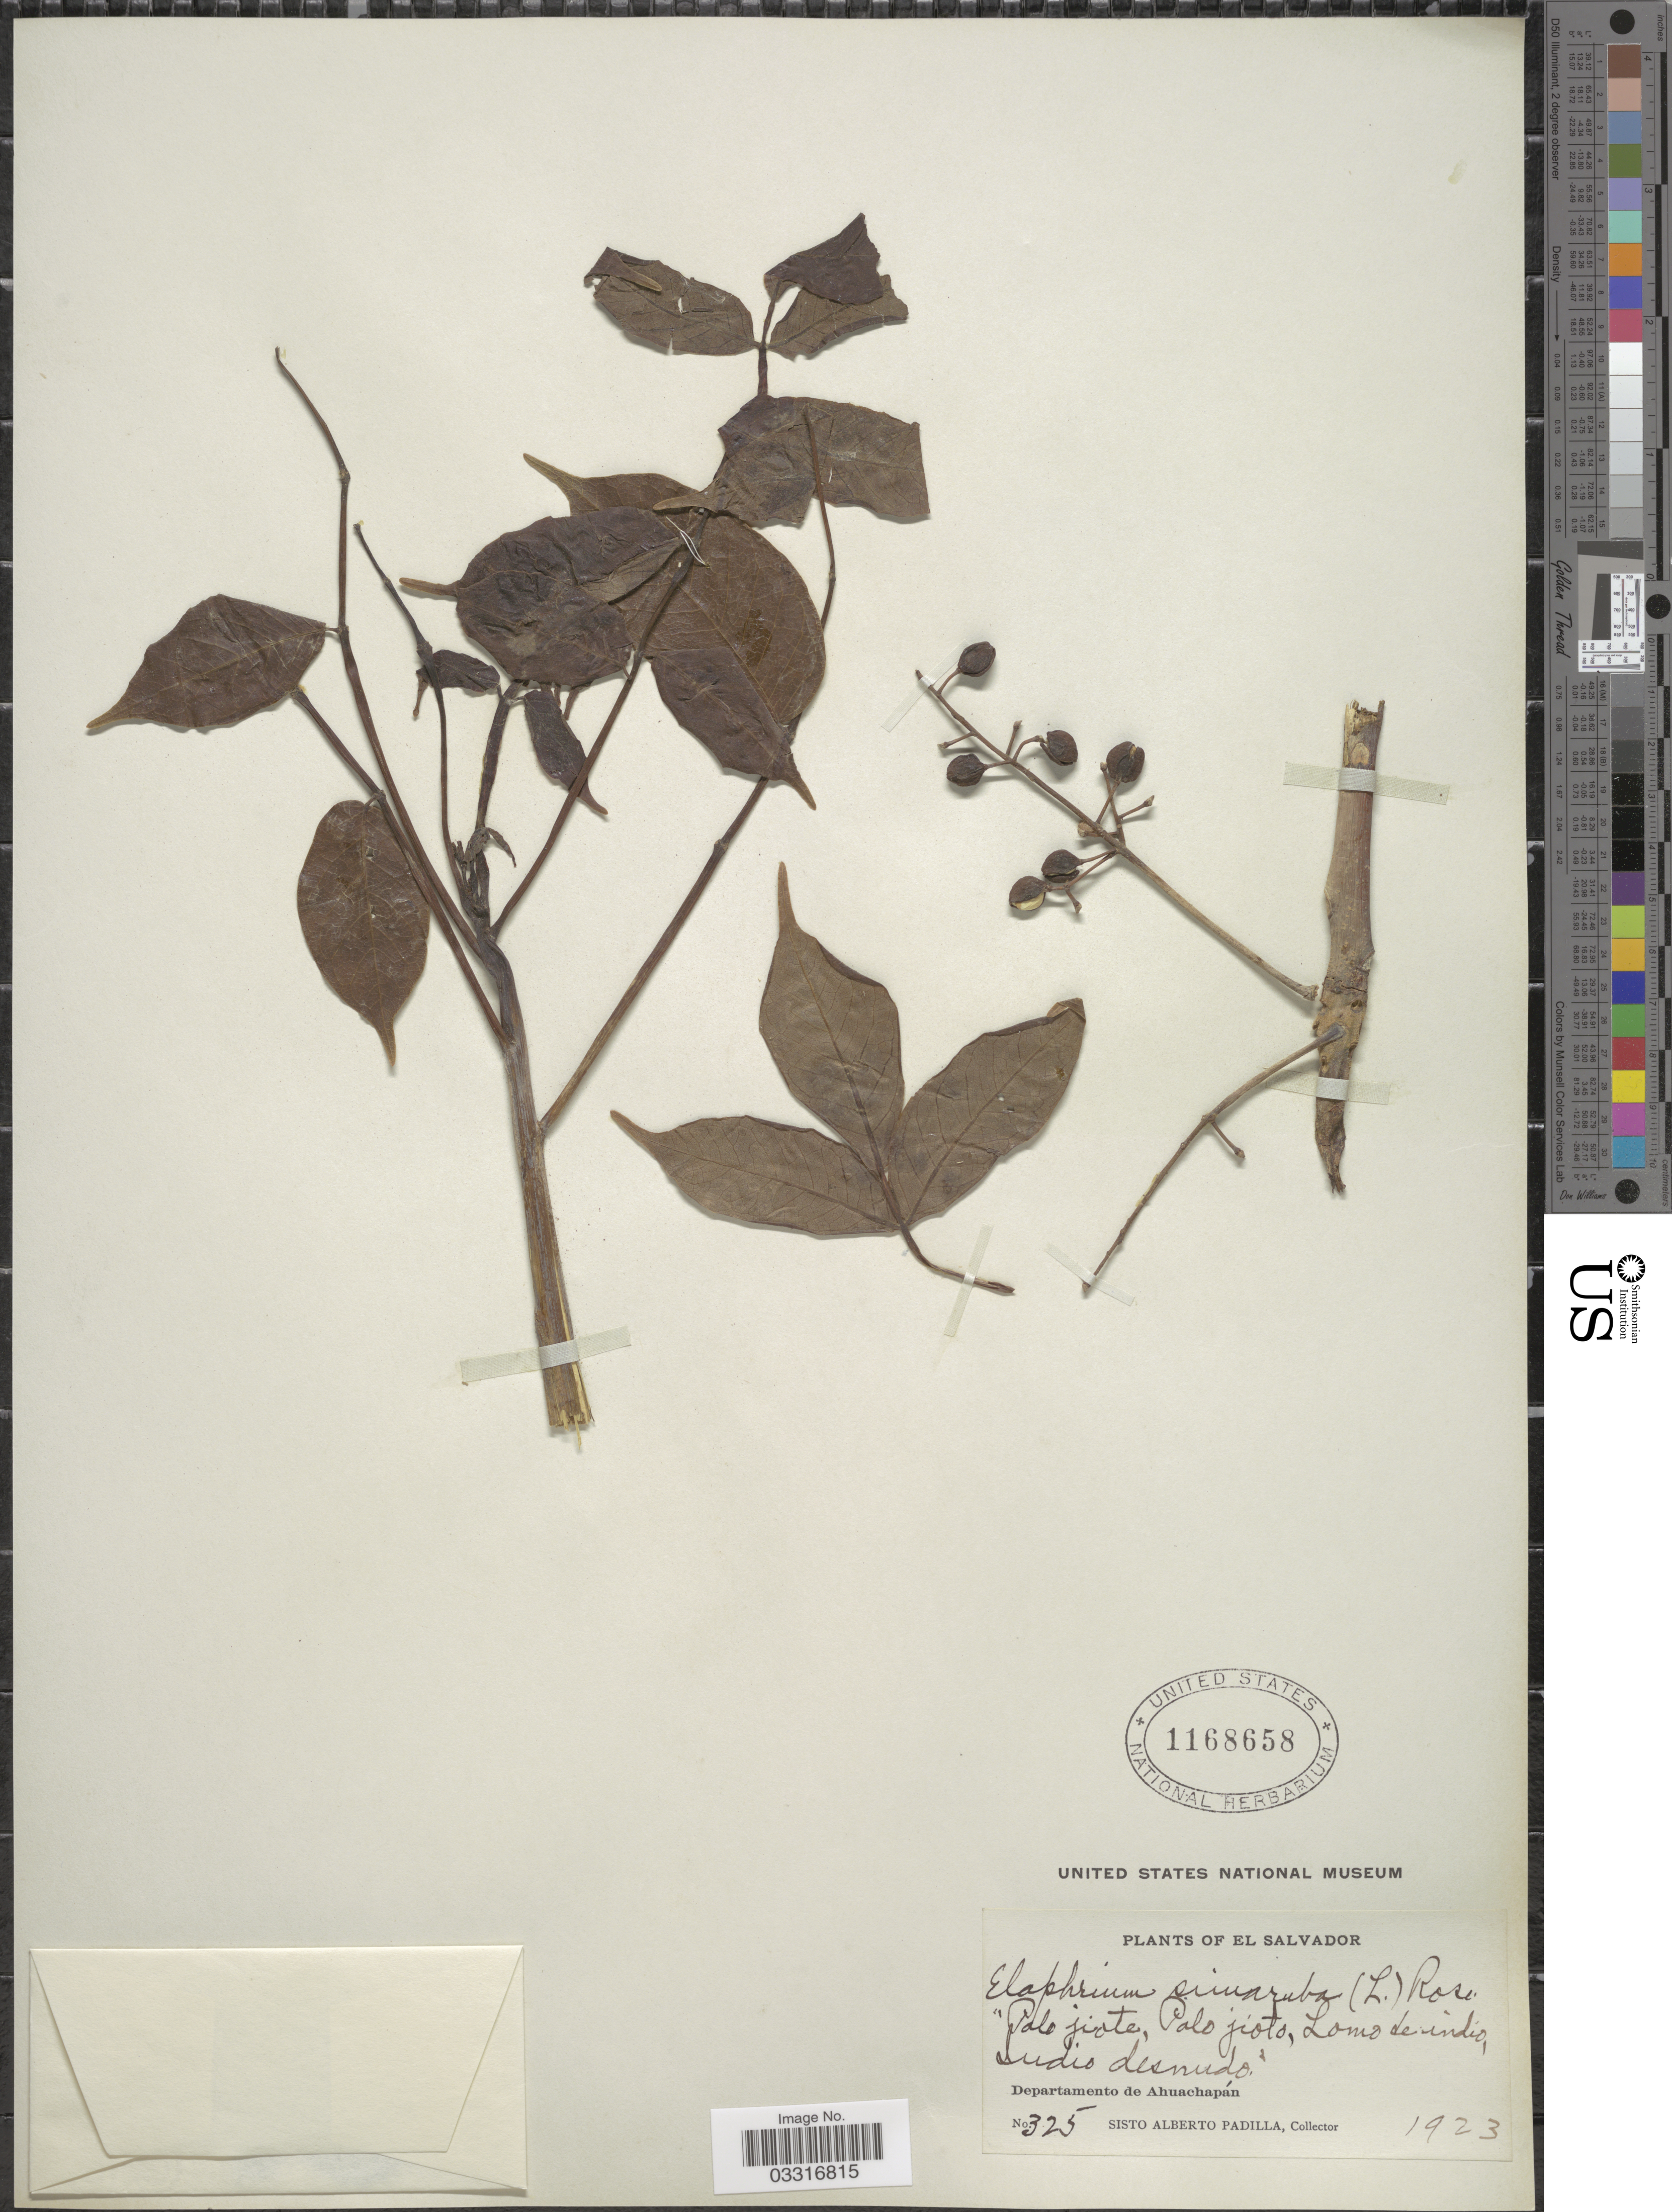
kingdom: Plantae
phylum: Tracheophyta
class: Magnoliopsida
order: Sapindales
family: Burseraceae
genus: Bursera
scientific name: Bursera simaruba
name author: (L.) Sarg.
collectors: S. A. Padilla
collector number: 325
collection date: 1923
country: El Salvador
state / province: Ahuachapan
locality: Departamento de Ahuachapán.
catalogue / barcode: US 1168658